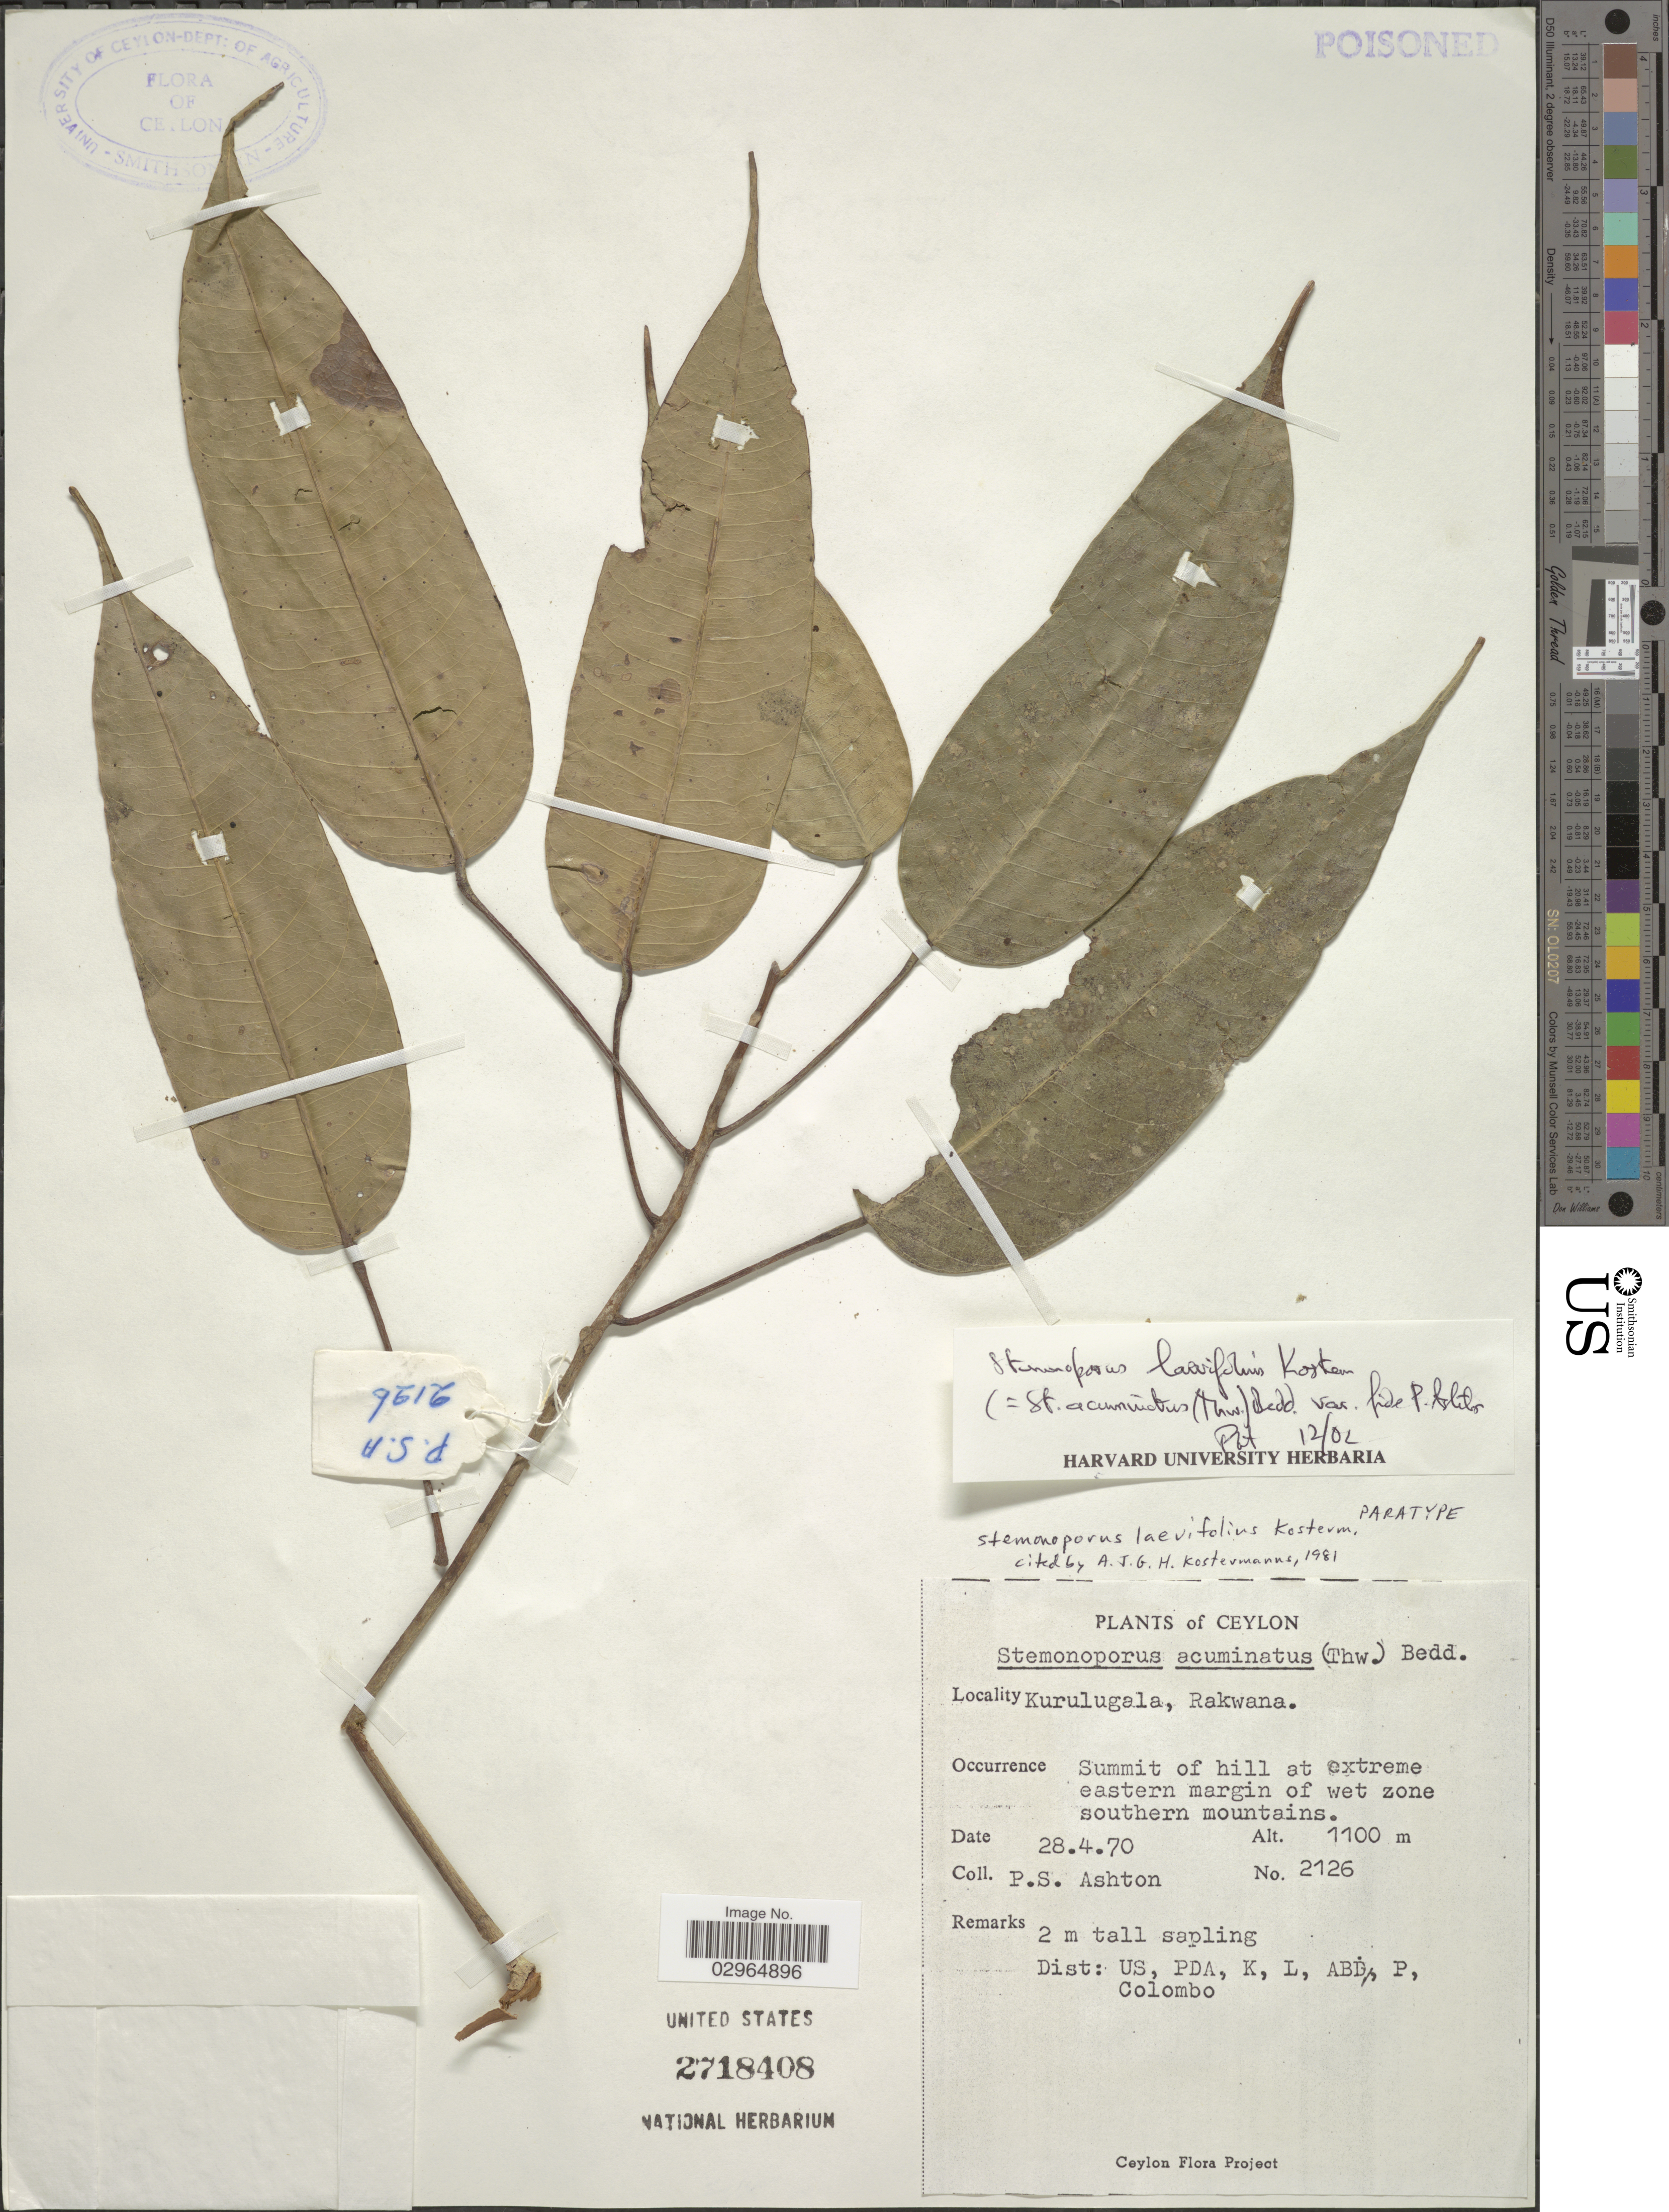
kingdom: Plantae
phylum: Tracheophyta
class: Magnoliopsida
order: Malvales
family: Dipterocarpaceae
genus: Stemonoporus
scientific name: Stemonoporus laevifolius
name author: Kosterm.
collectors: P. S. Ashton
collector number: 2126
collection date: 1970-04-28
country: Sri Lanka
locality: Ceylon. Kurulugala, Rakwana. Eastern margin of wet zone southern mountains.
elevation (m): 1100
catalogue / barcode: US 2718408